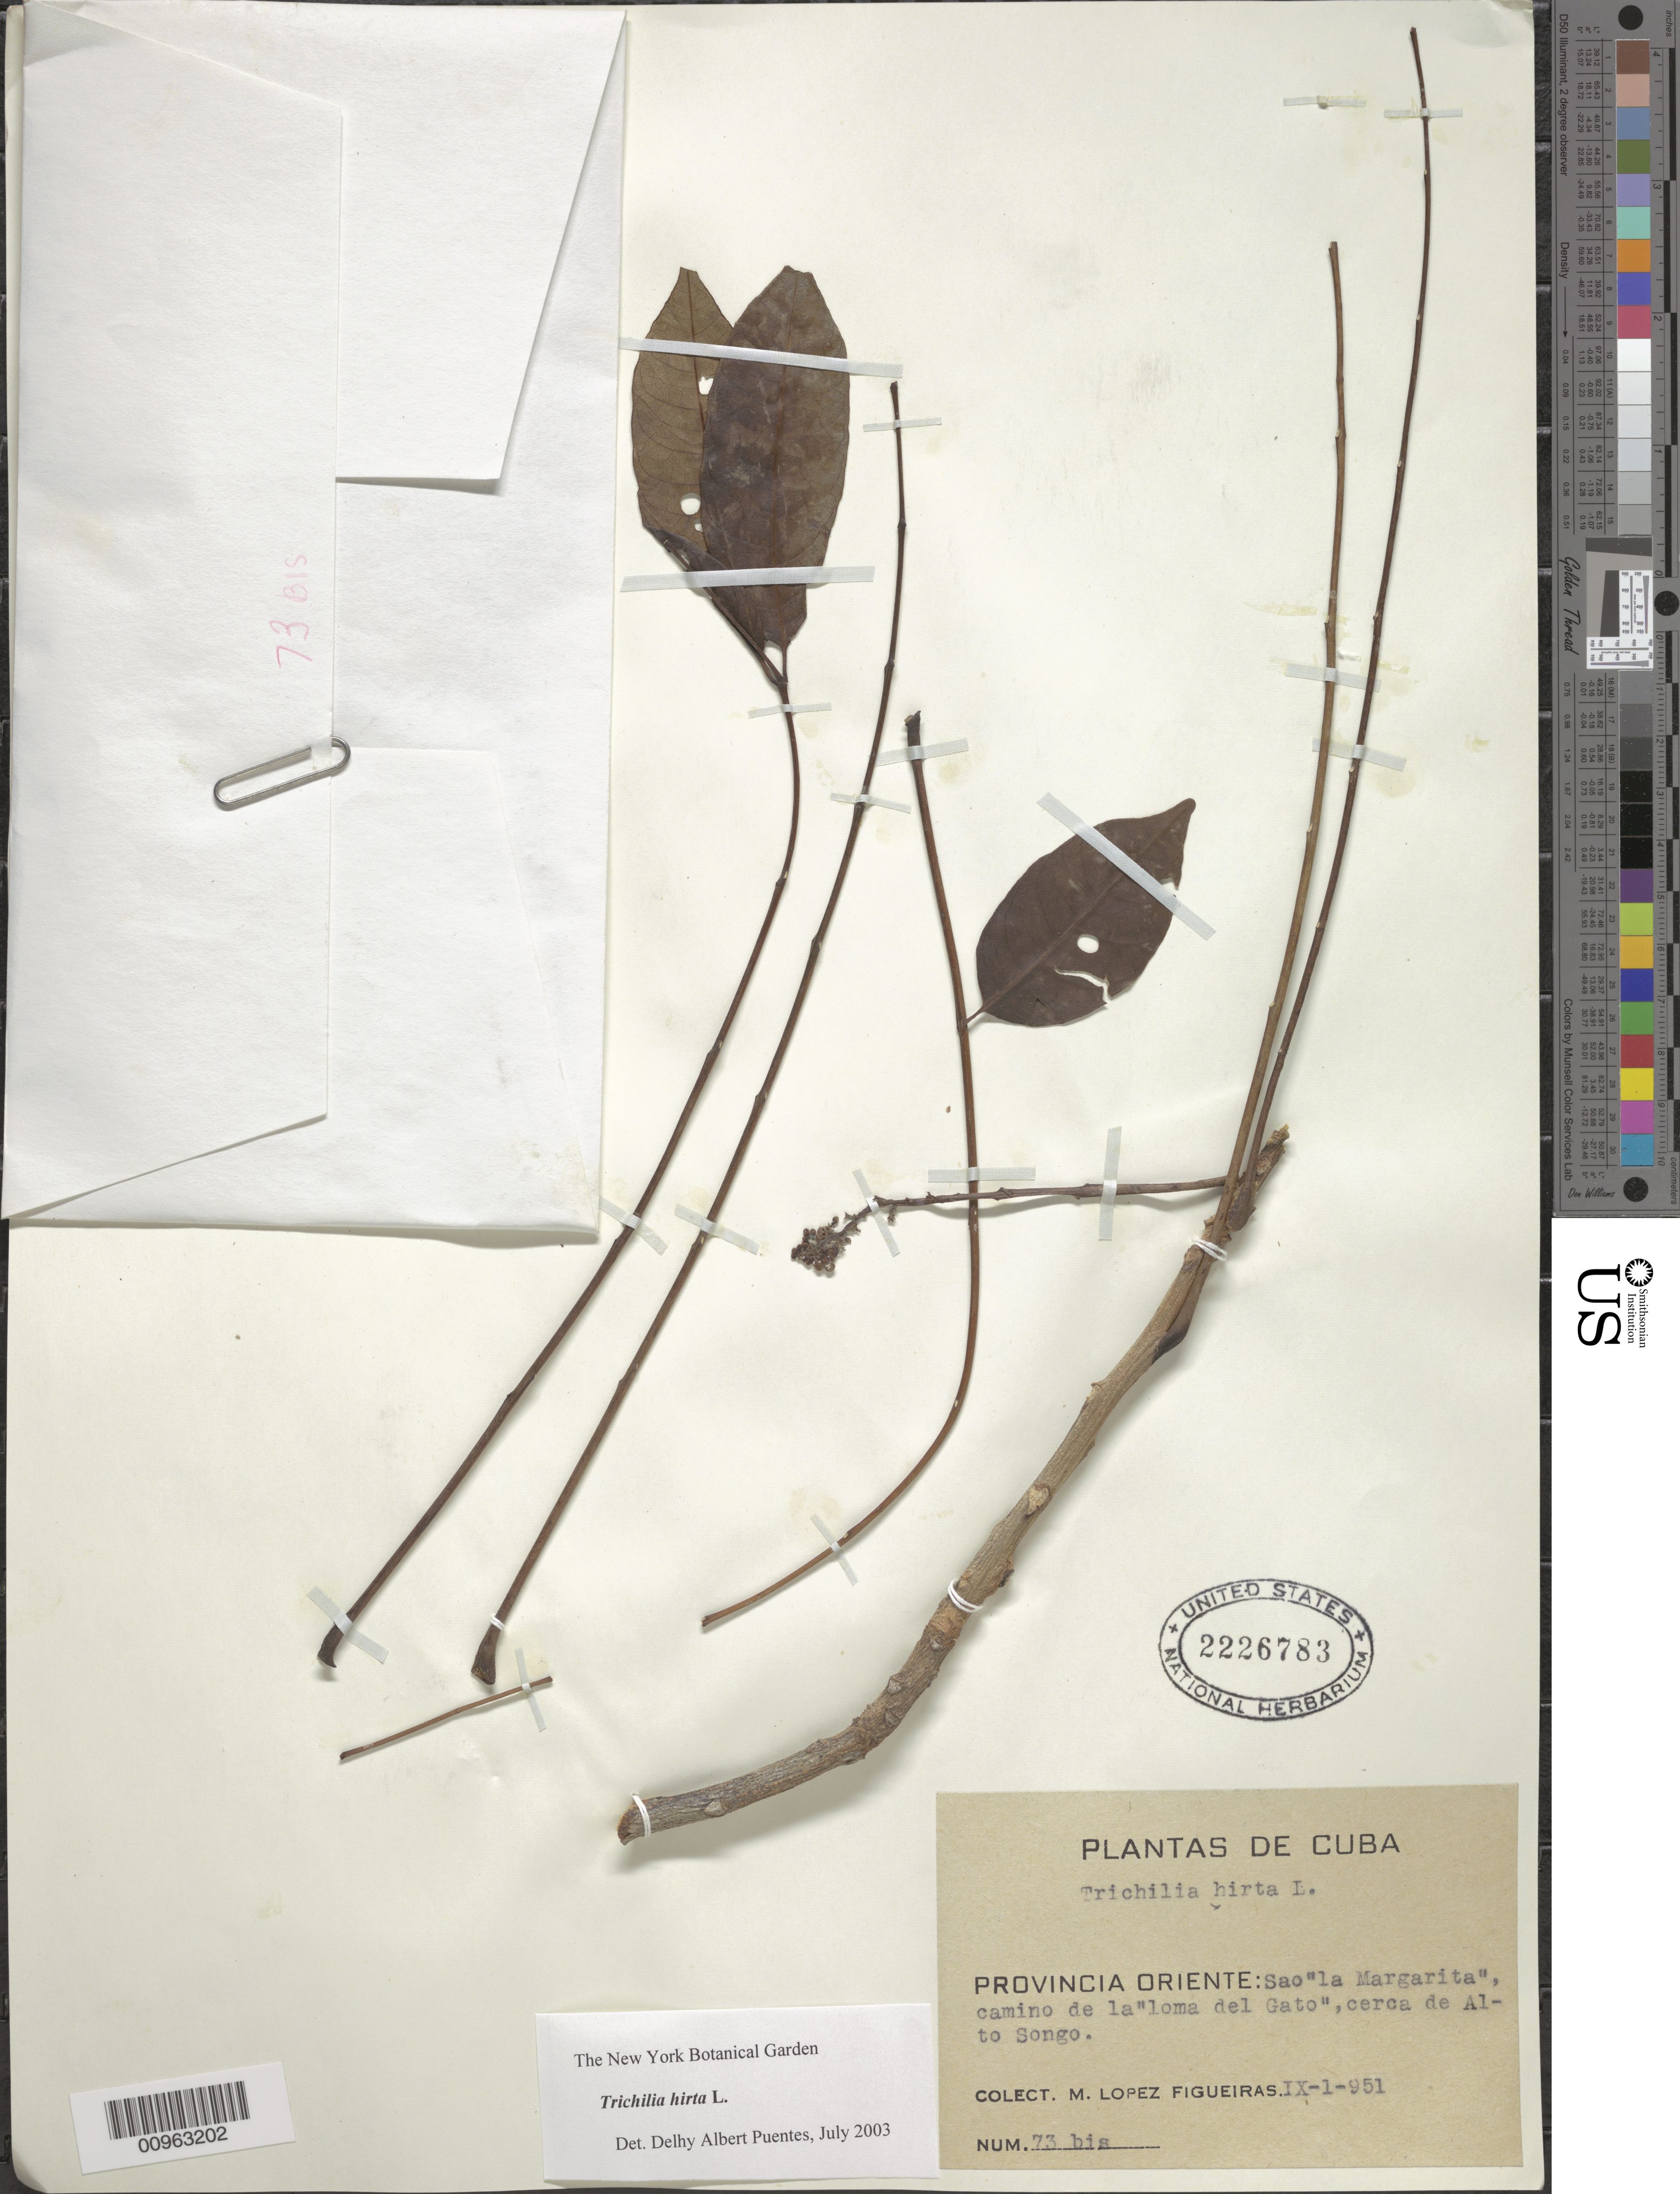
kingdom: Plantae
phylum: Tracheophyta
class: Magnoliopsida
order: Sapindales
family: Meliaceae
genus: Trichilia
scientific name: Trichilia hirta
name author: L.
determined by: Puentes, D. A.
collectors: M. López Figueiras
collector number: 73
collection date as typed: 01 Sep 1951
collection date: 1951-09-01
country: Cuba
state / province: Oriente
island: Cuba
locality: Sao "La Margarita," camino de la Loma del Gato, cercanias de Alto Songo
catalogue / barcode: US 2226783